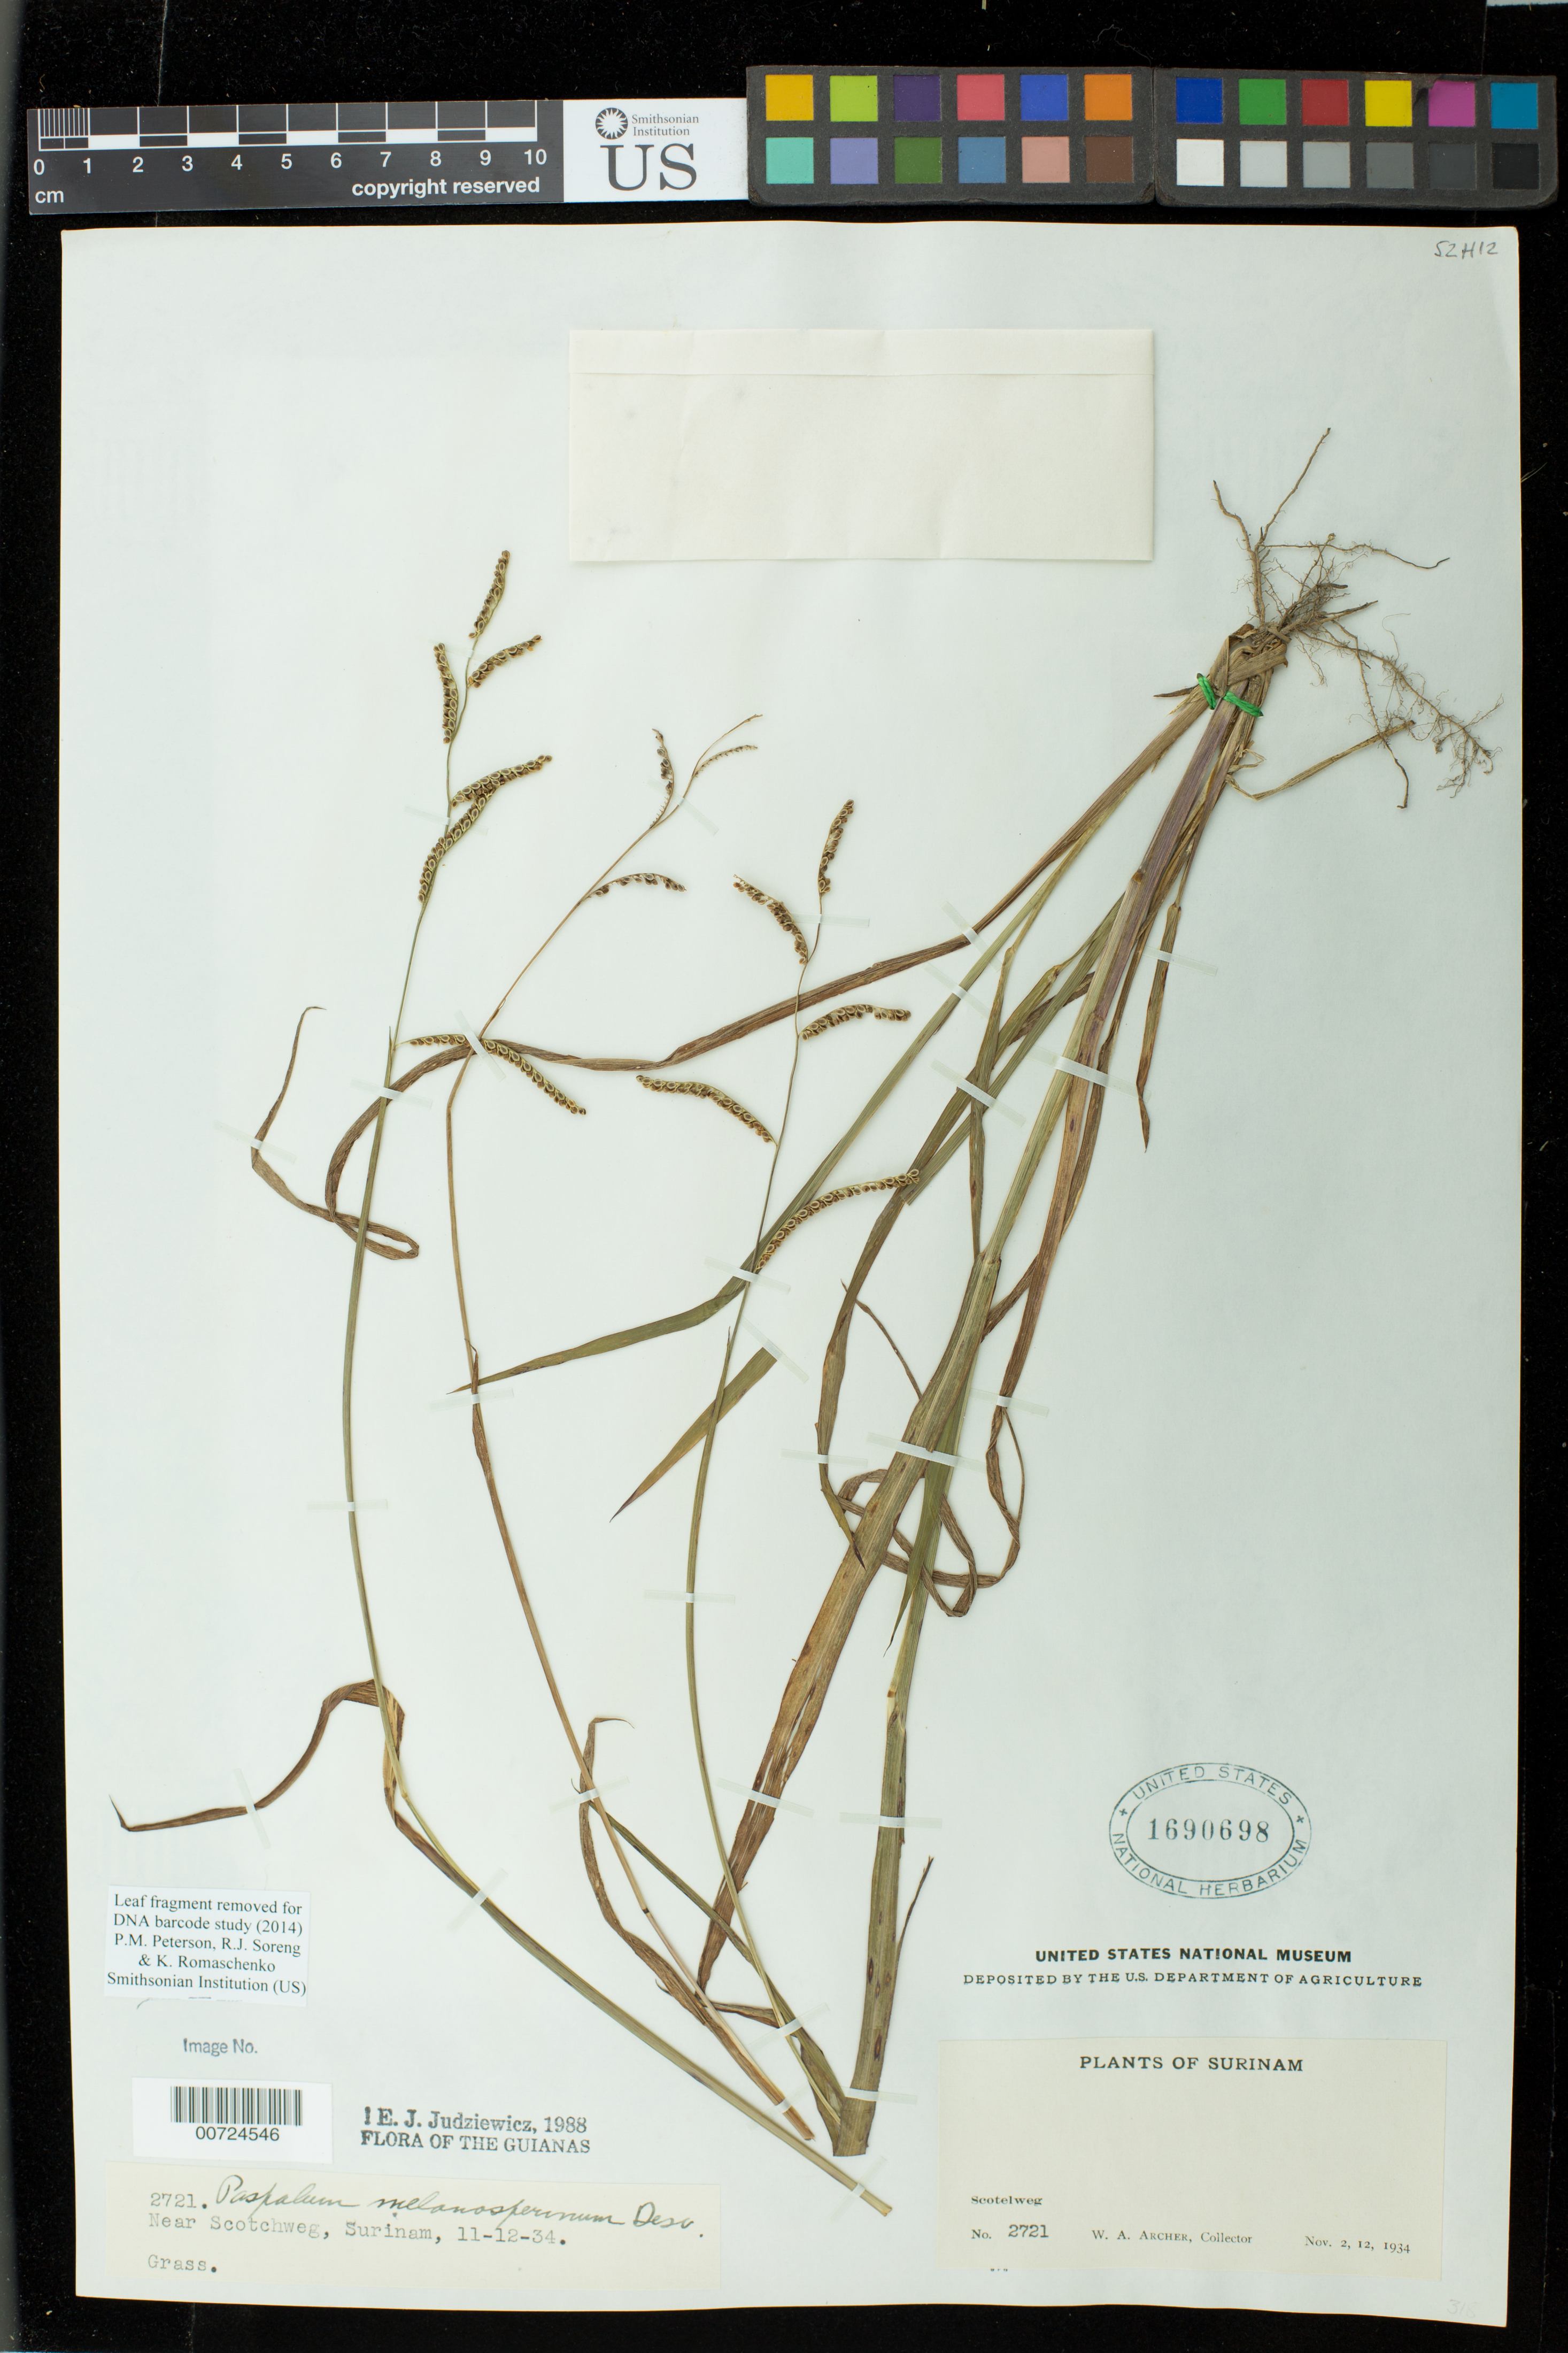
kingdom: Plantae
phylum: Tracheophyta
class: Liliopsida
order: Poales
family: Poaceae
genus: Paspalum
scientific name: Paspalum melanospermum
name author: Desv. ex Poir.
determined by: Judziewicz, E. J.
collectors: W. A. Archer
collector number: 2721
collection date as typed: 2-Nov-34 or 12-Nov-34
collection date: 1934-11-02 or 1934-11-12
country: Suriname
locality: Scotelweg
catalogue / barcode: US 1690698